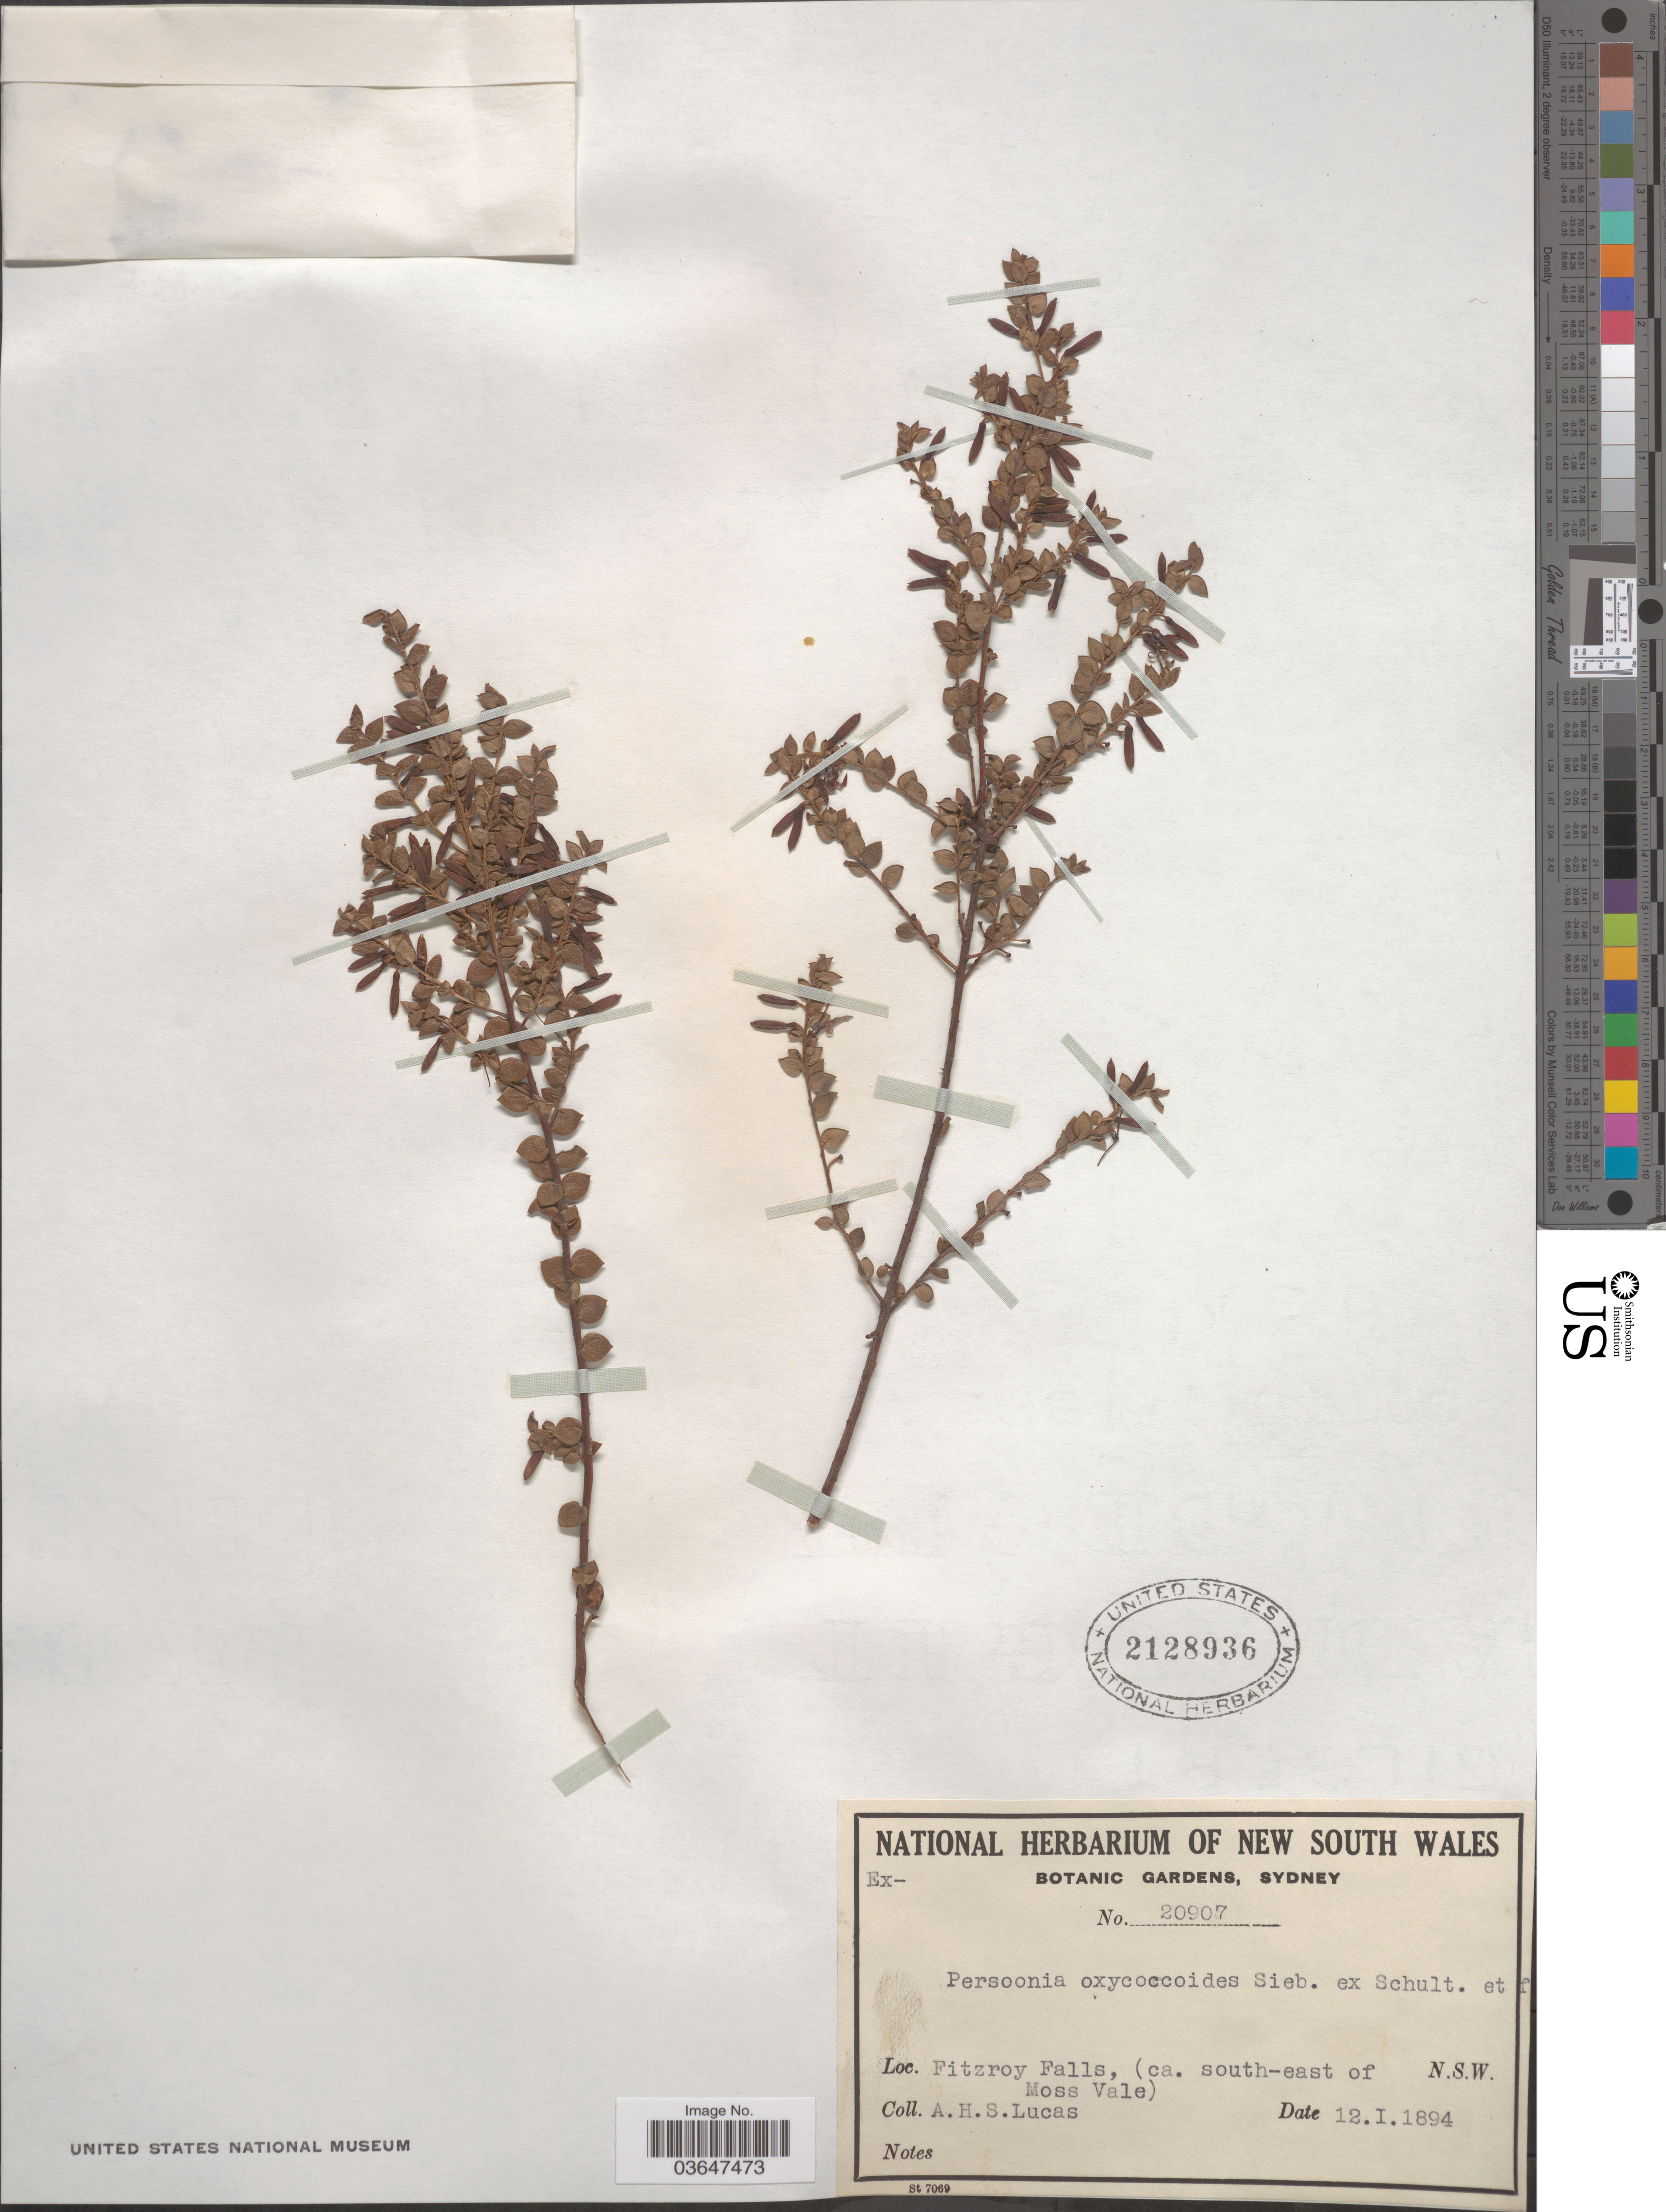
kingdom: Plantae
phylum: Tracheophyta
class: Magnoliopsida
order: Proteales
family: Proteaceae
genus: Persoonia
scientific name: Persoonia oxycoccoides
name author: Sieber ex Schult.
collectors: A. H. Lucas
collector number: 20907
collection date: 1894-01-12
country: Australia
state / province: New South Wales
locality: Fitzroy Falls, (ca. south-east of Moss Vale).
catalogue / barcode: US 2128936